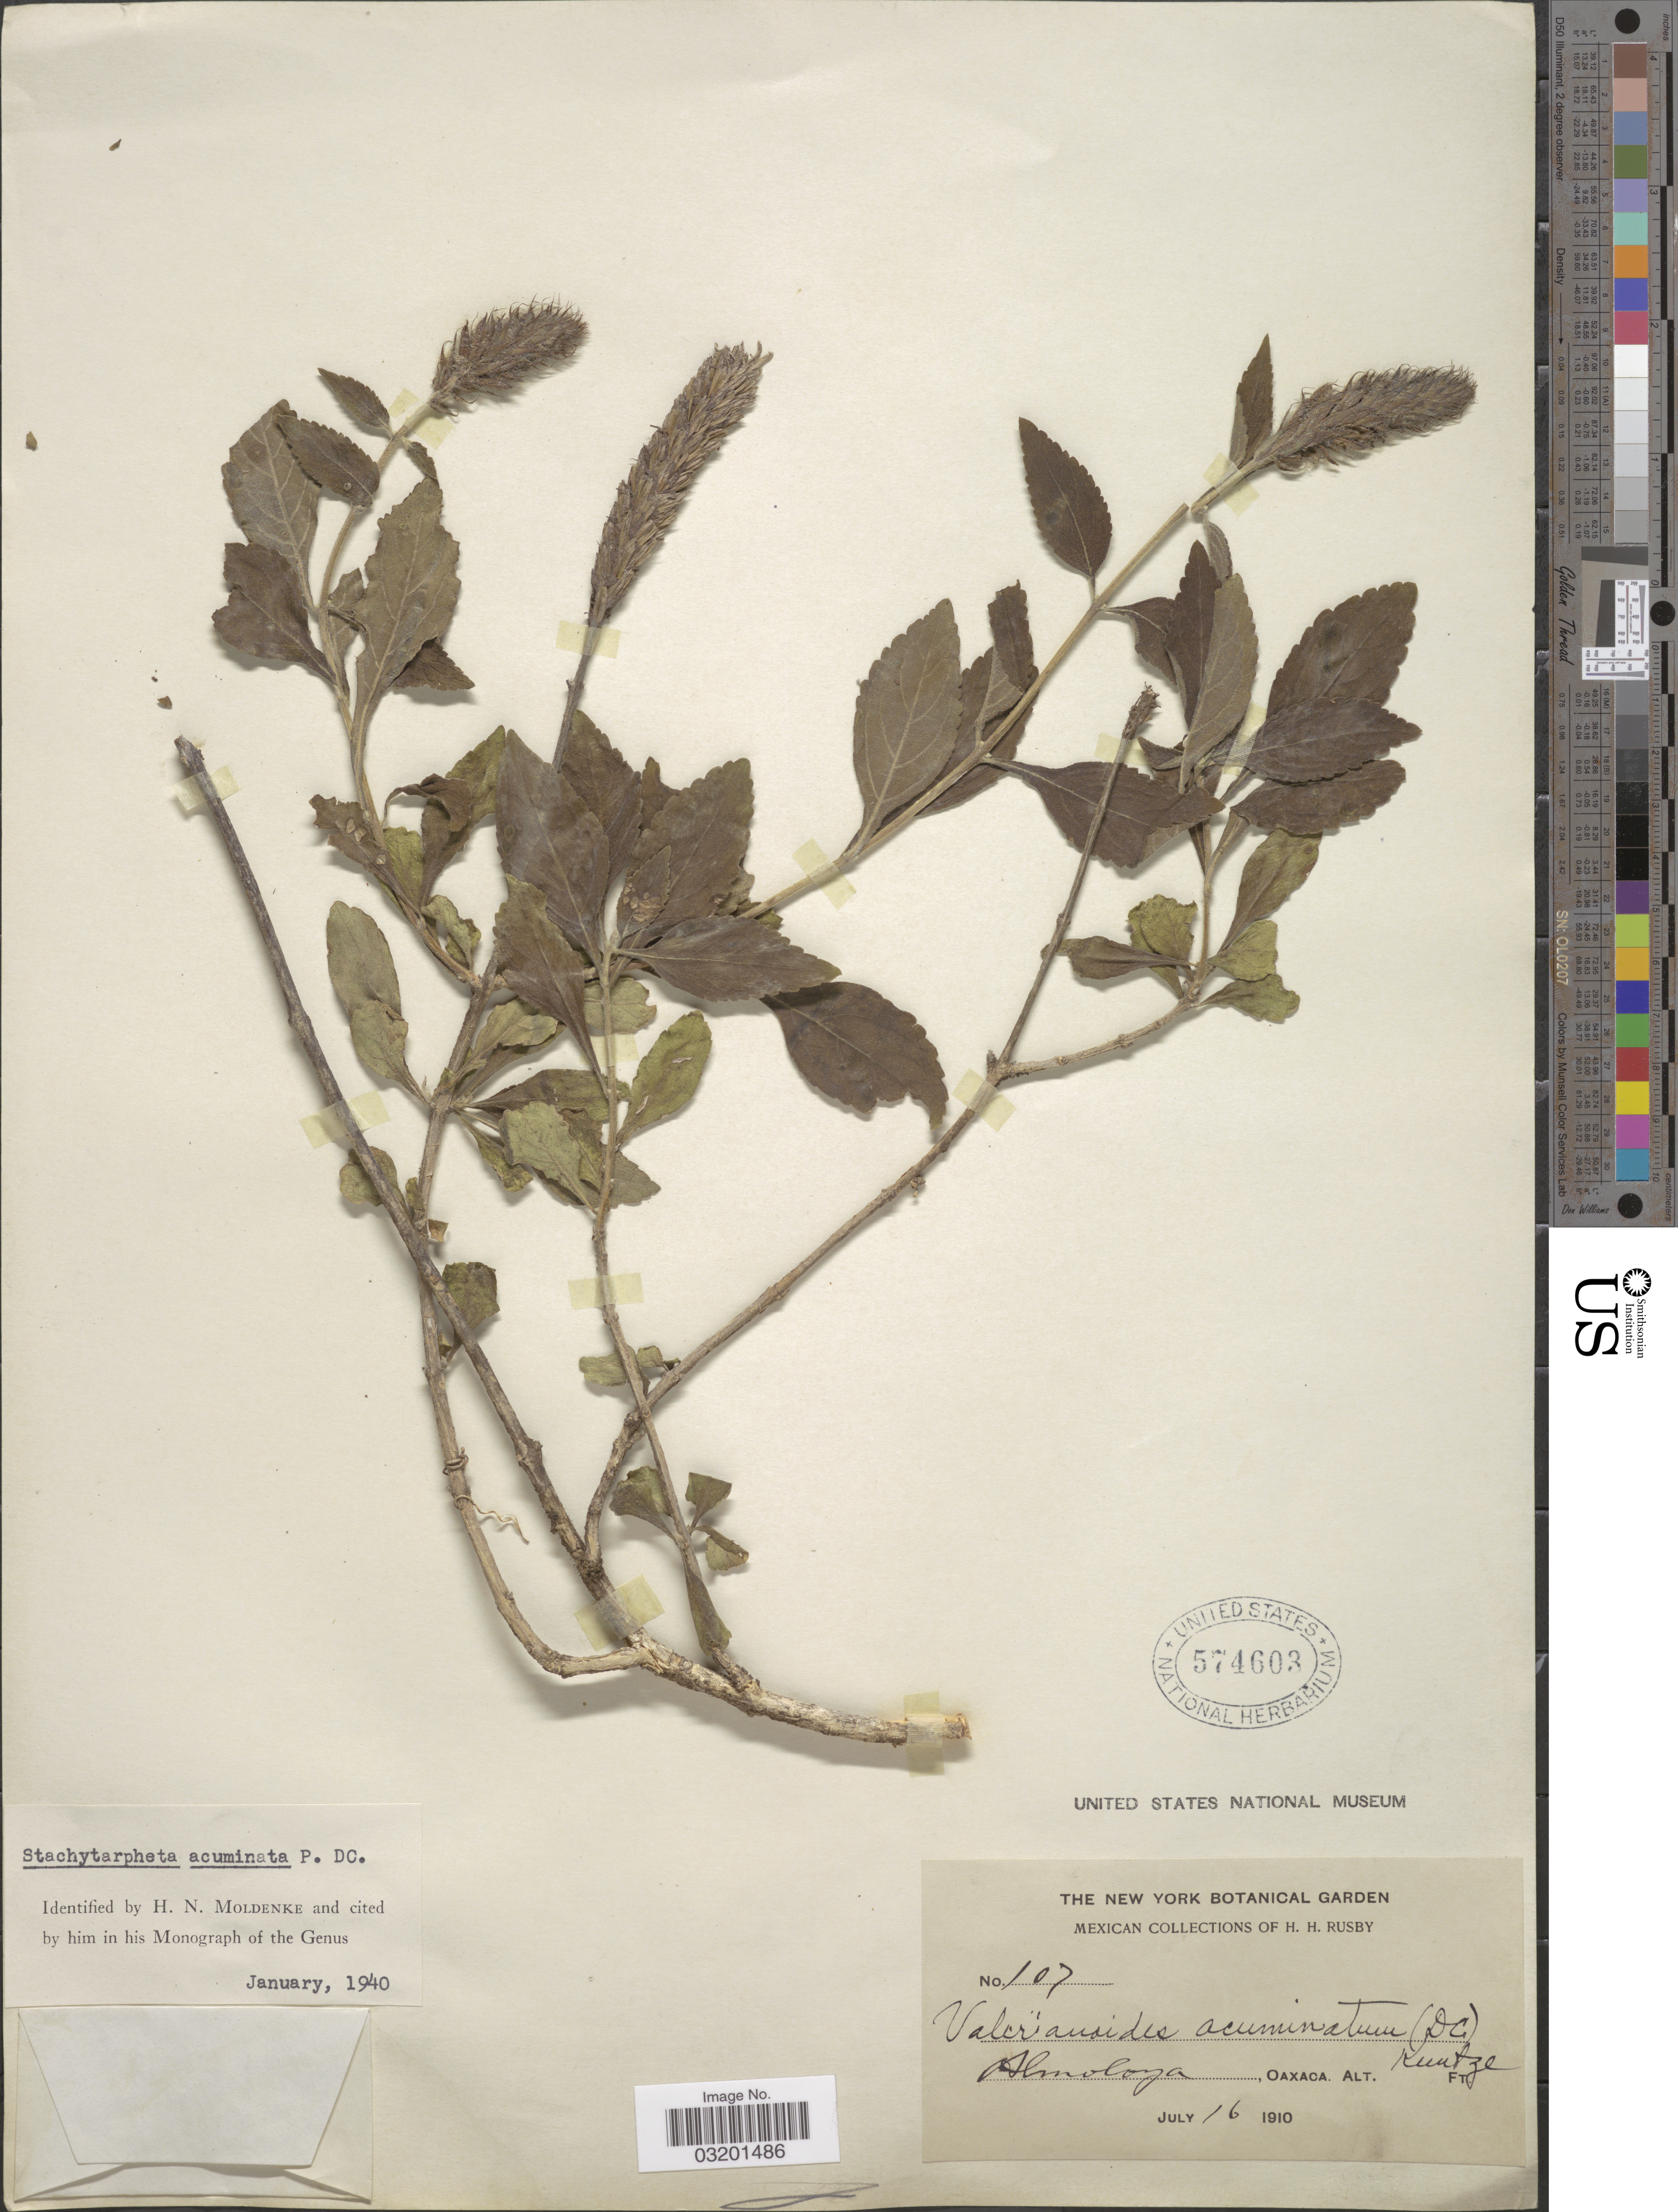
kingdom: Plantae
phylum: Tracheophyta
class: Magnoliopsida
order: Lamiales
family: Verbenaceae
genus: Stachytarpheta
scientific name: Stachytarpheta acuminata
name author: DC. ex Schauer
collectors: H. H. Rusby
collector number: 107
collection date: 1910-07-16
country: Mexico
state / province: Oaxaca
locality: Almoloya.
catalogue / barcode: US 574603